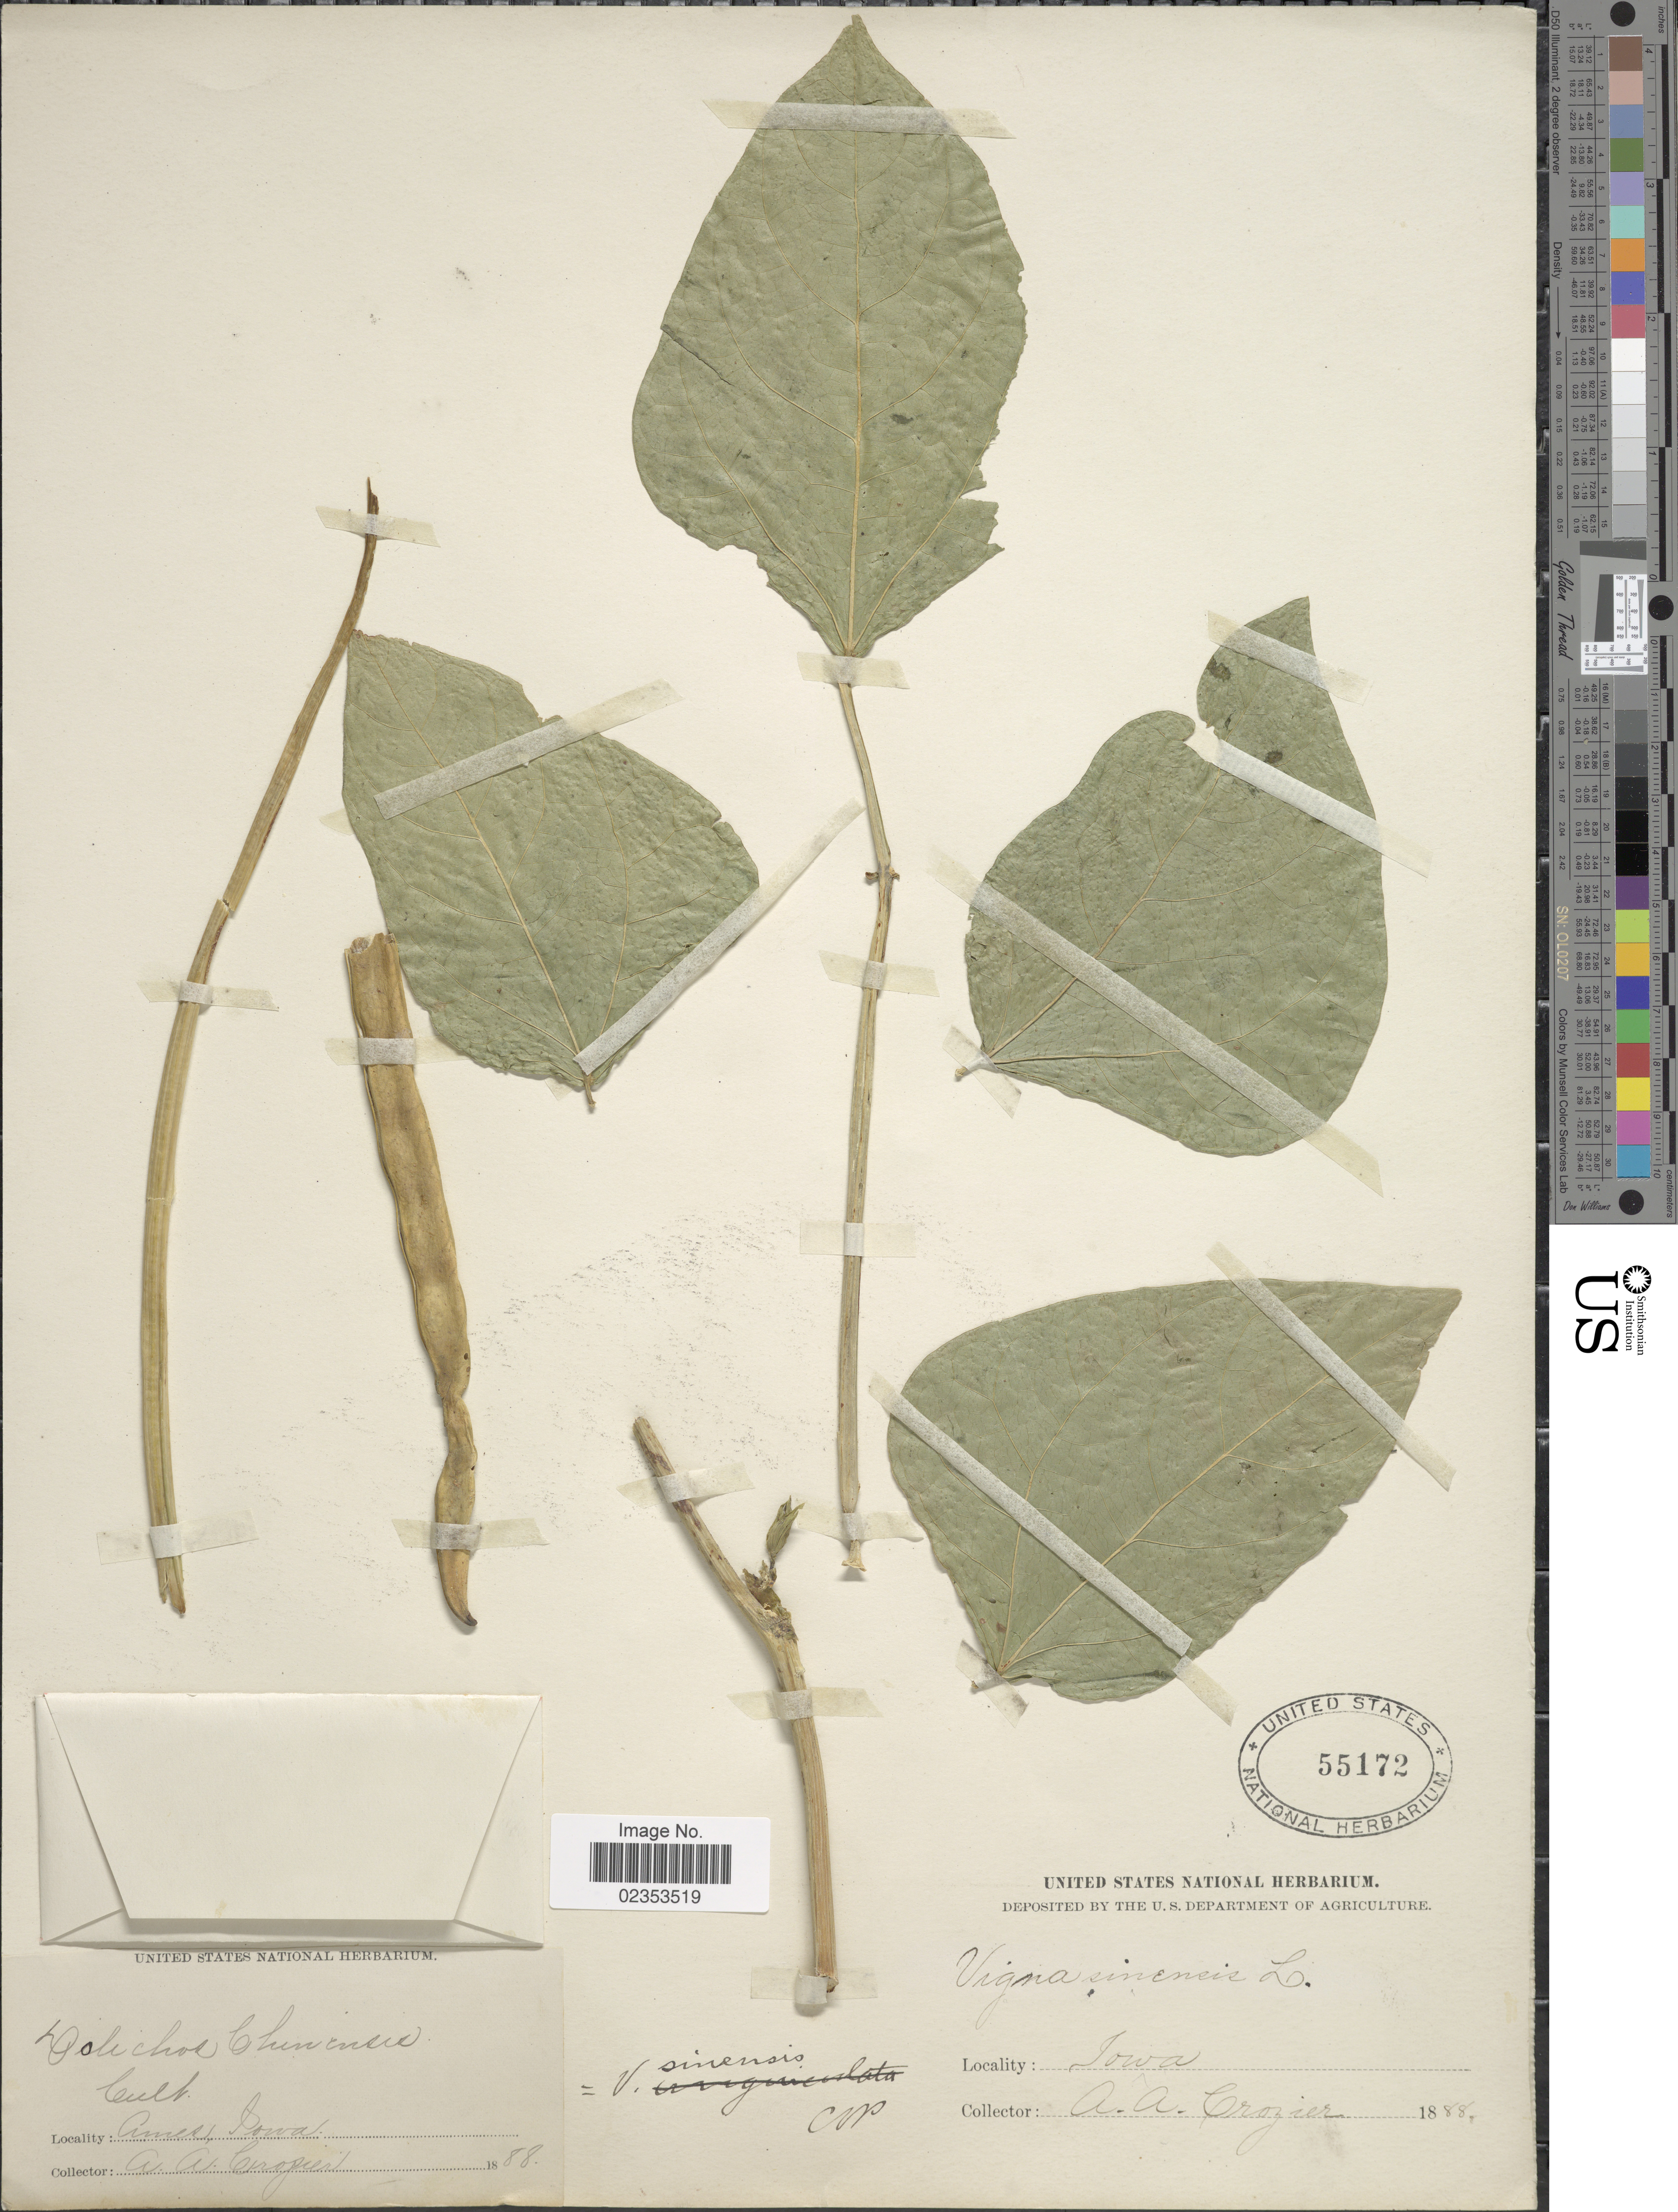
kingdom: Plantae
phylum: Tracheophyta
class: Magnoliopsida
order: Fabales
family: Fabaceae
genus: Vigna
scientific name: Vigna unguiculata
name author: (L.) Walp.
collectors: A. Crozier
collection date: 1888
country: United States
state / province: Iowa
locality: Ames, cult.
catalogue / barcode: US 55172